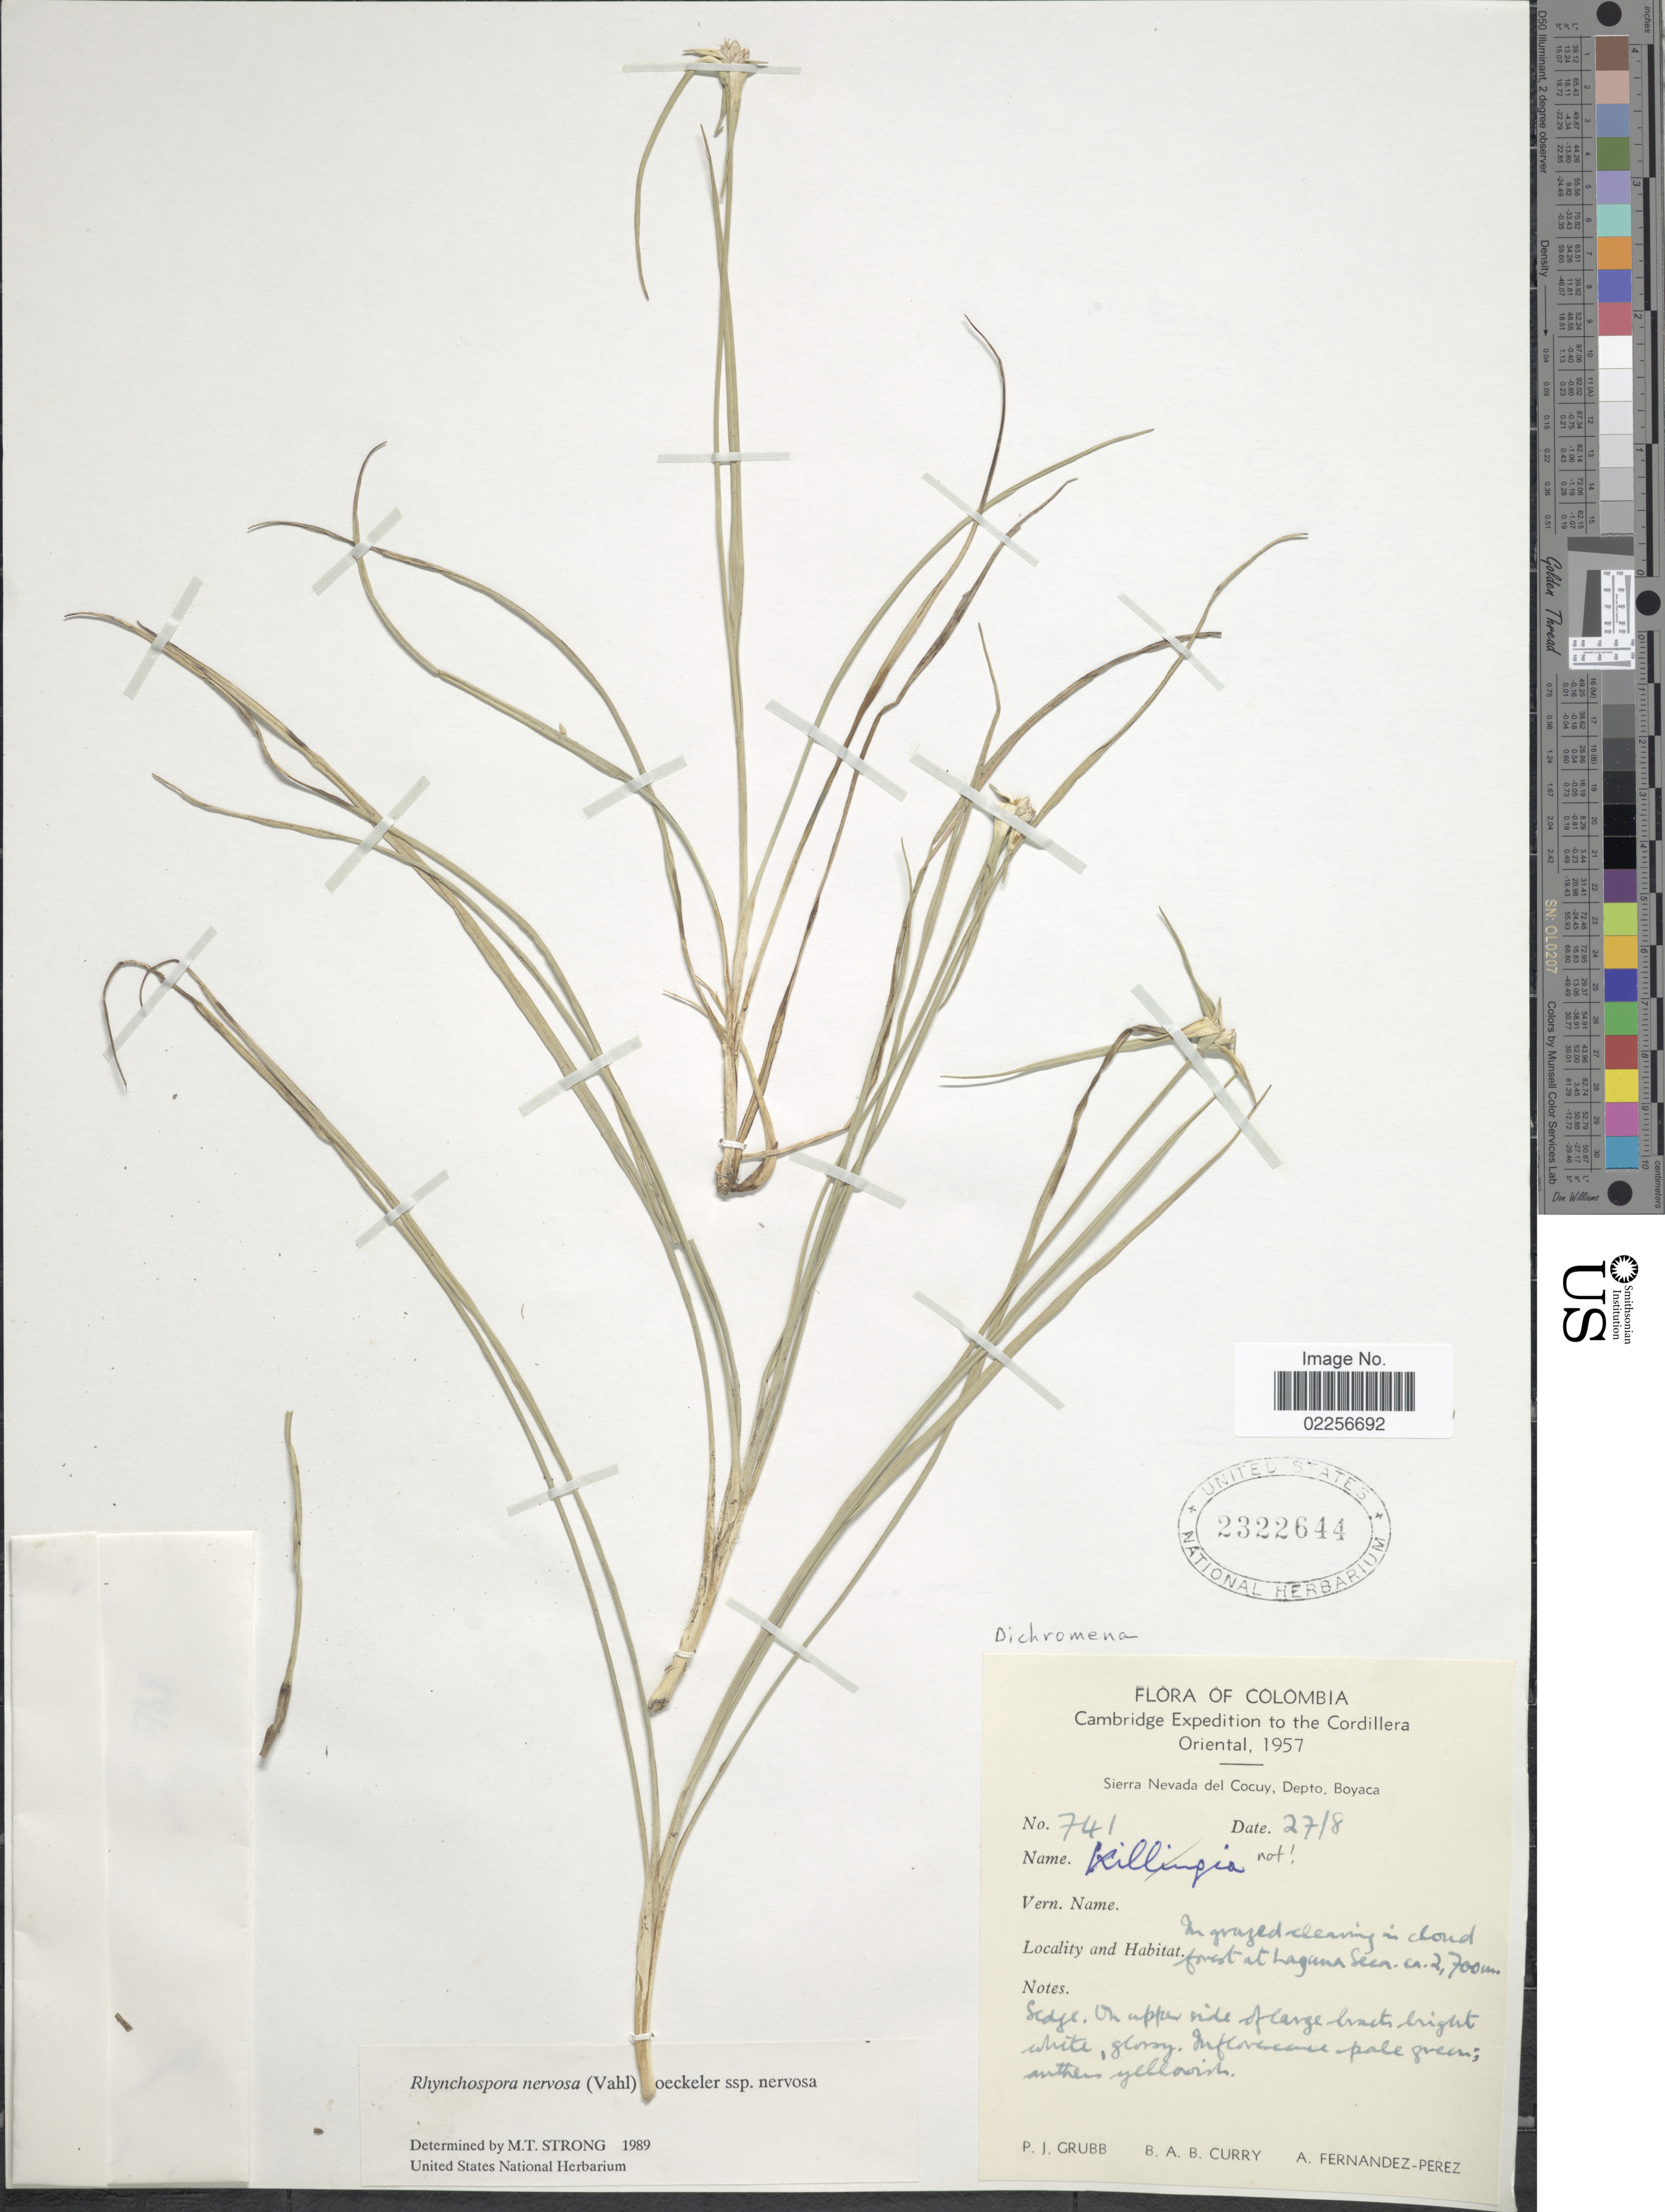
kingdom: Plantae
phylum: Tracheophyta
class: Liliopsida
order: Poales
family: Cyperaceae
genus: Rhynchospora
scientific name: Rhynchospora nervosa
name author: (Vahl) Boeckeler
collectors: P. J. Grubb, B. A. B. Curry & A. Fernández-Pérez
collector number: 741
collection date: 1957-08-27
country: Colombia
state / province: Boyacá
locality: Cordillera Oriental, Cloud forest at Laguna Seca. Sierra Nevada del Cocuy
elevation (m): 2700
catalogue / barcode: US 2322644